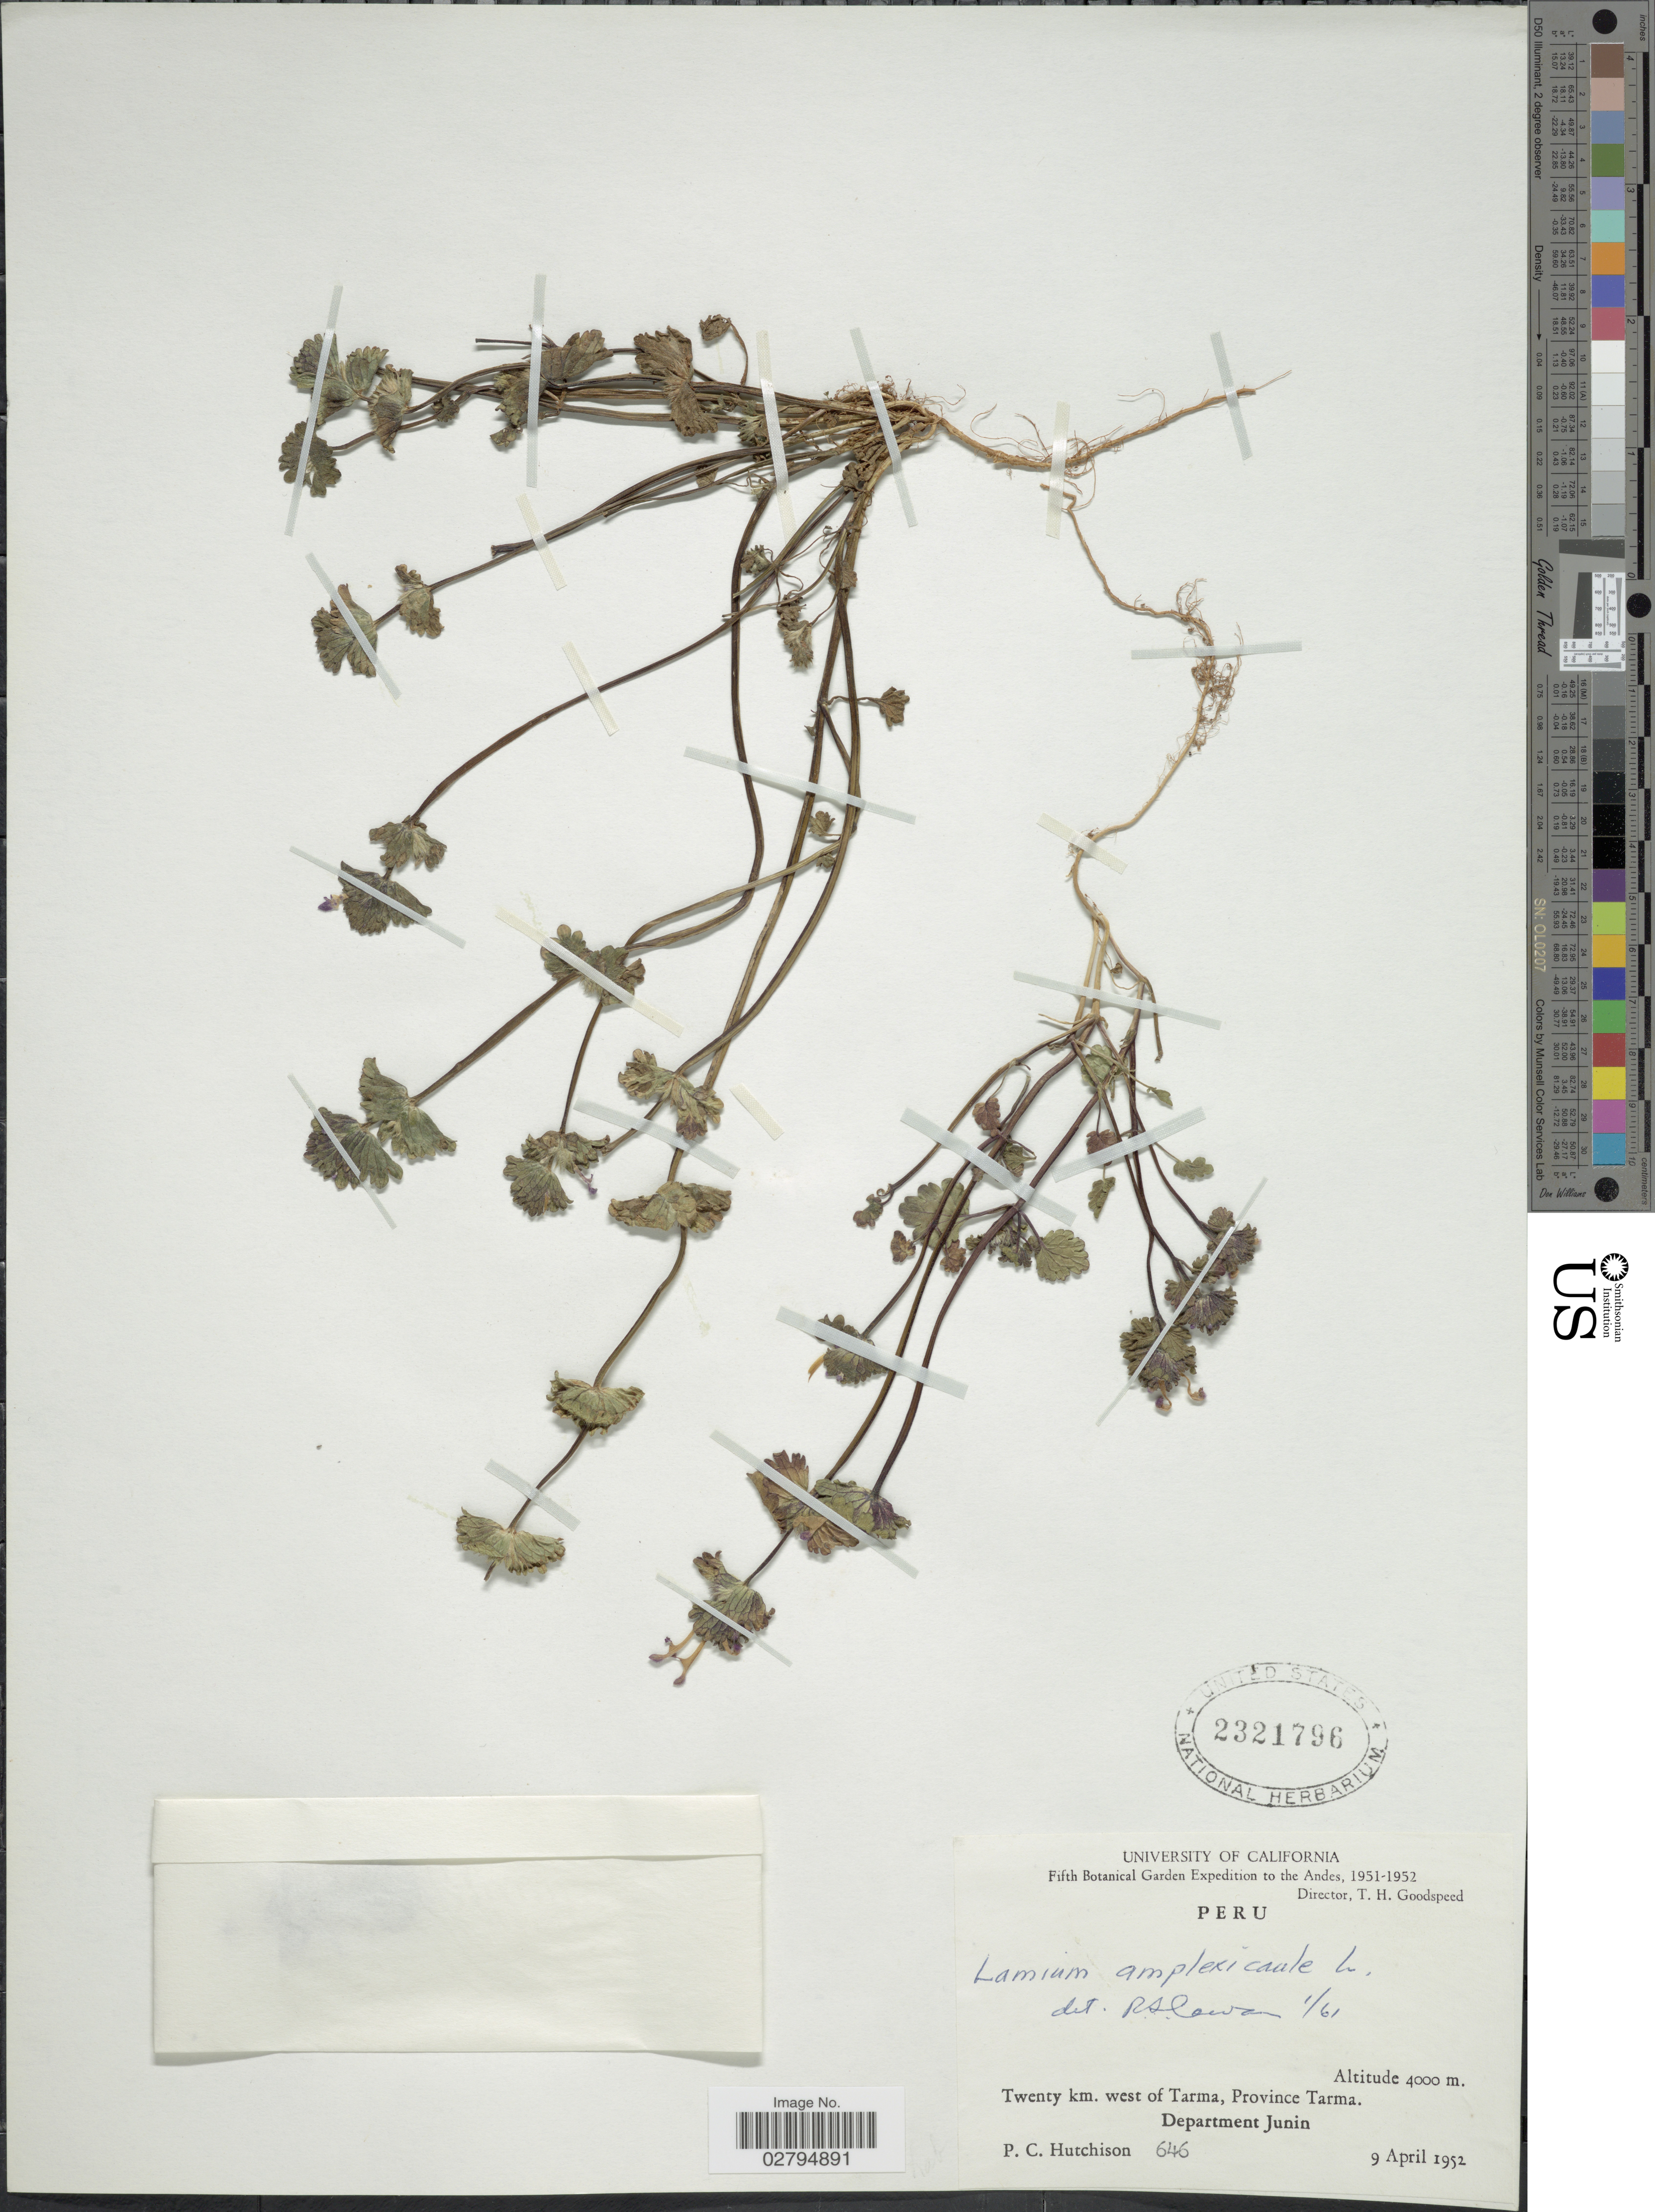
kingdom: Plantae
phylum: Tracheophyta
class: Magnoliopsida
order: Lamiales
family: Lamiaceae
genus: Lamium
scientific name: Lamium amplexicaule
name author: L.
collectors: P. C. Hutchison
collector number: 646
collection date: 1952-04-09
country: Peru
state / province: Junín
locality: Andes. Twenty km. west of Tarma, Province Tarma. Department Junin.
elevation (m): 4000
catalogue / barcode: US 2321796